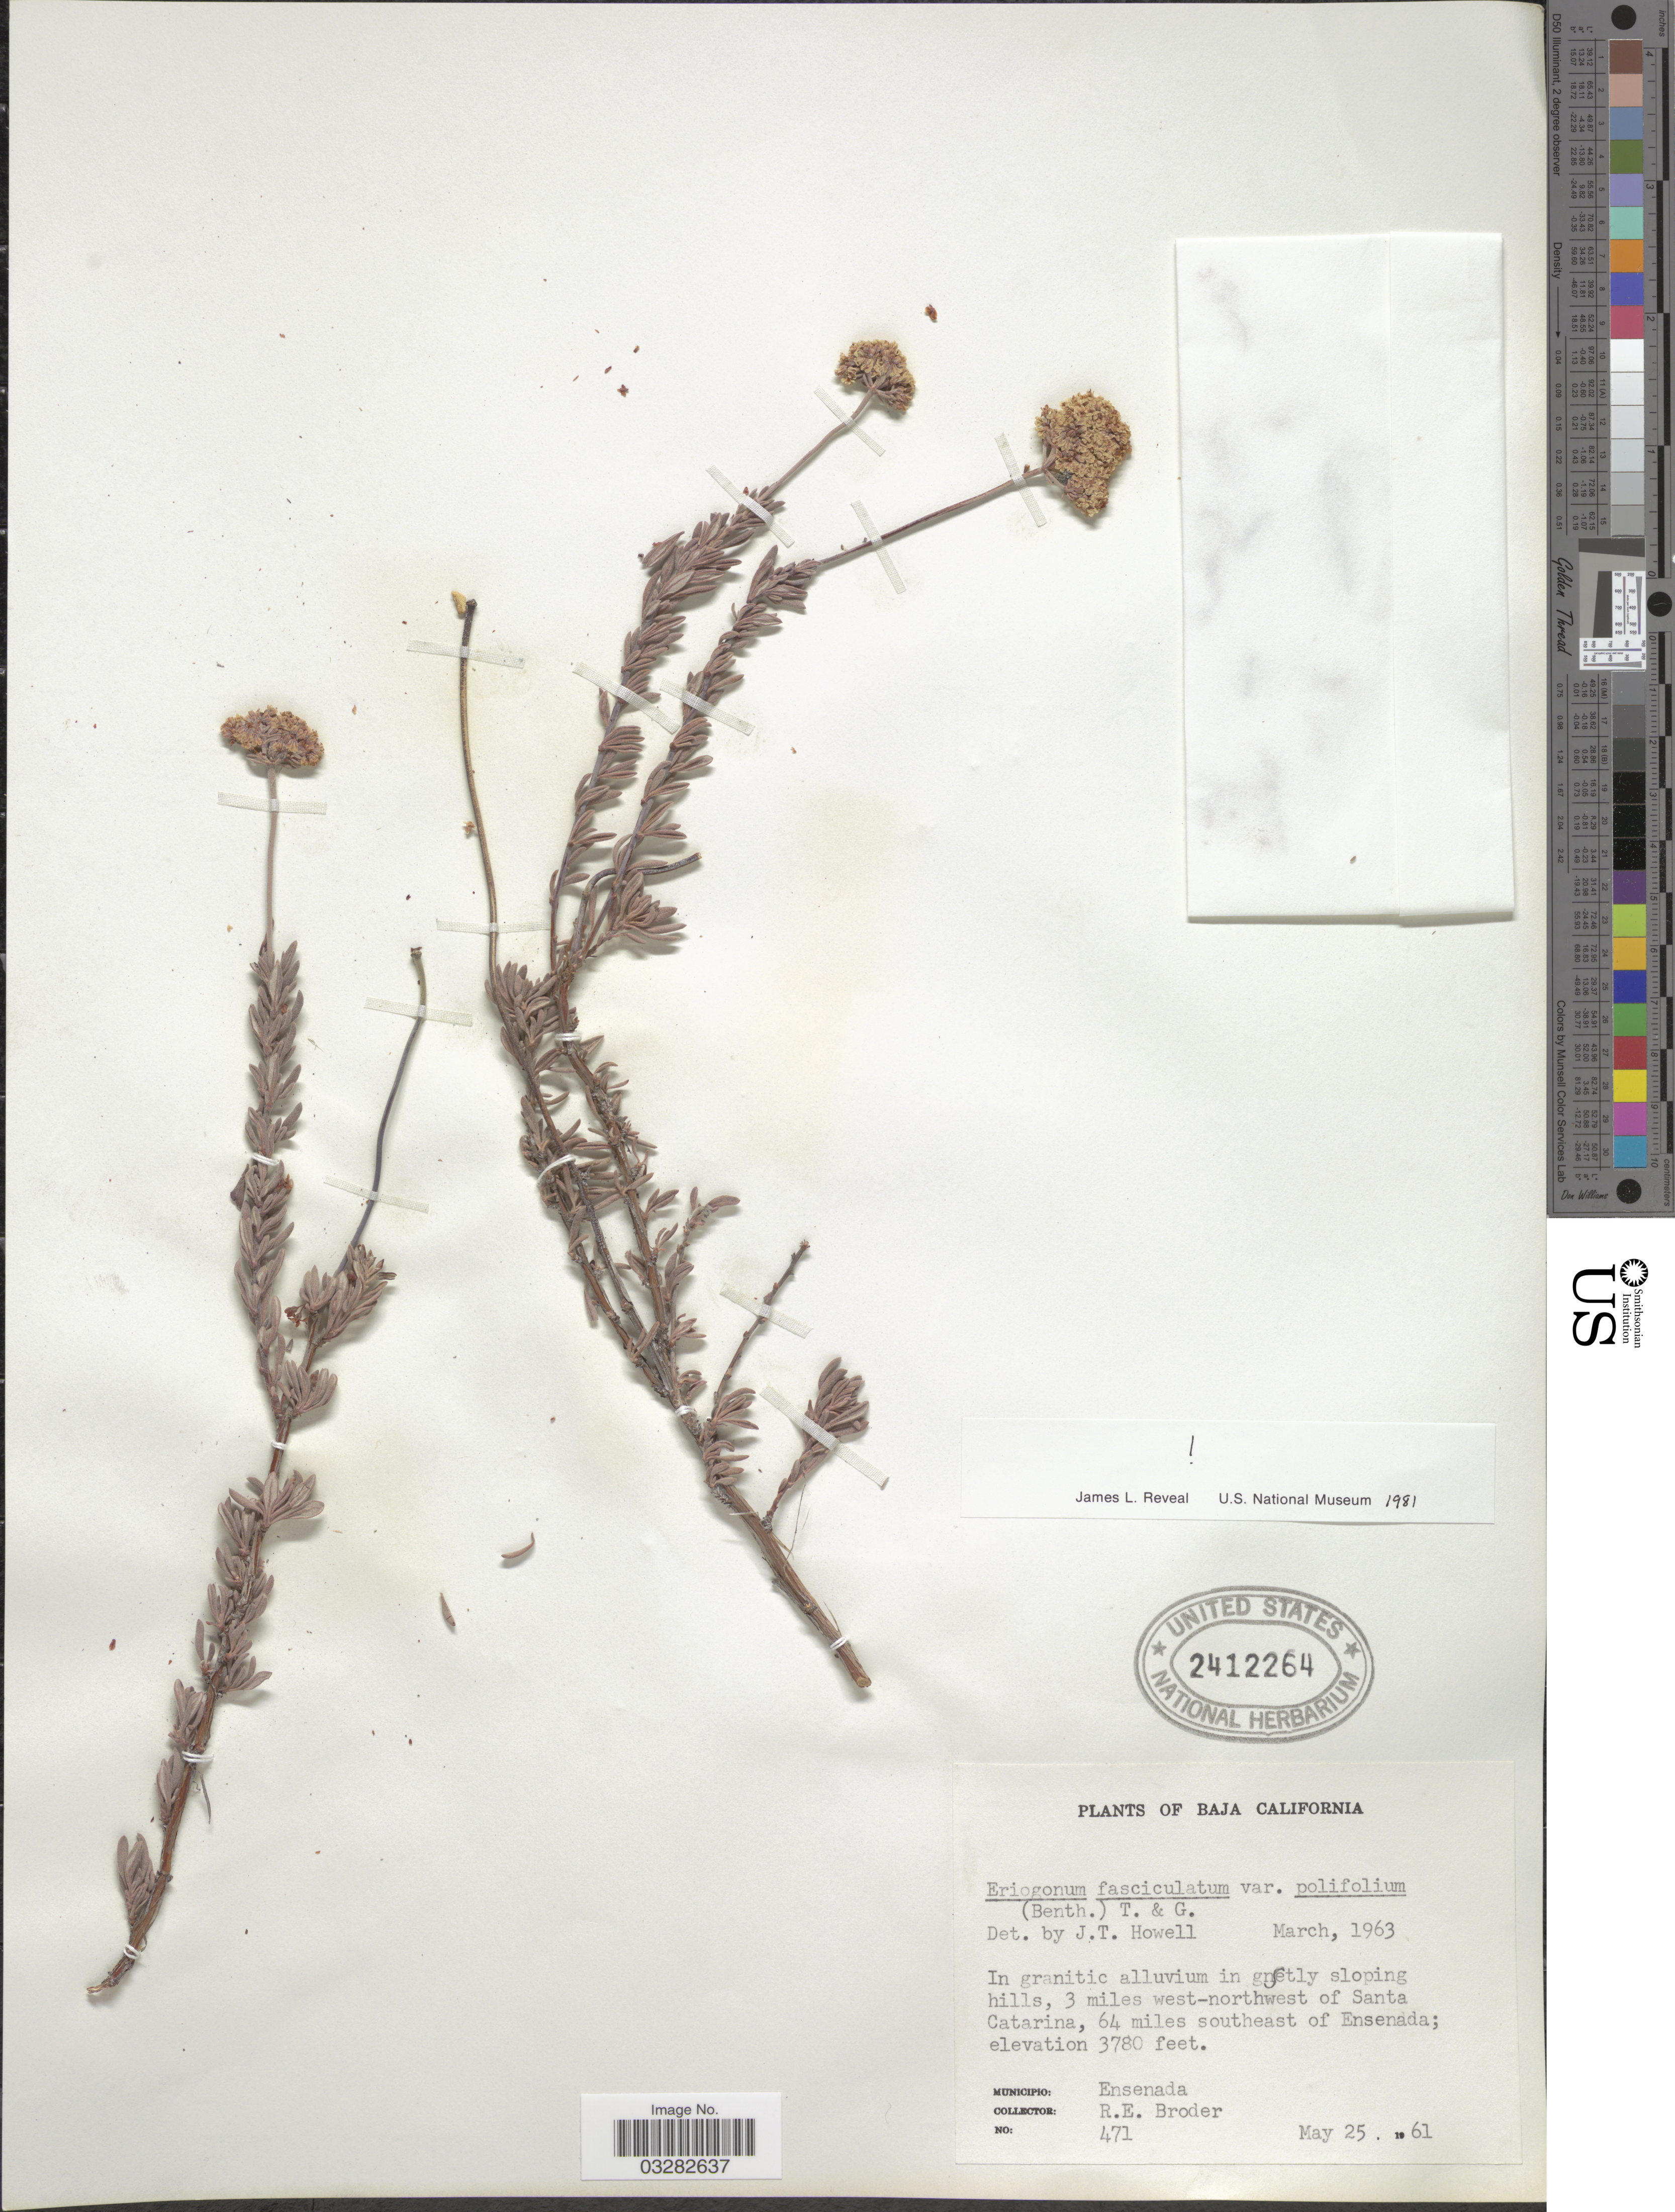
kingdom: Plantae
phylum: Tracheophyta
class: Magnoliopsida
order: Caryophyllales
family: Polygonaceae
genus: Eriogonum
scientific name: Eriogonum fasciculatum var. polifolium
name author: (Benth.) Torr. & A. Gray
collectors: R. Broder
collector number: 471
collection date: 1961-05-25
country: Mexico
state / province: Baja California Norte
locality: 3 miles west-northwest of Sata Catarina, 64 miles southeast of Ensenada. Municipio: Ensenada.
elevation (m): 1152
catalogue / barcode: US 2412264